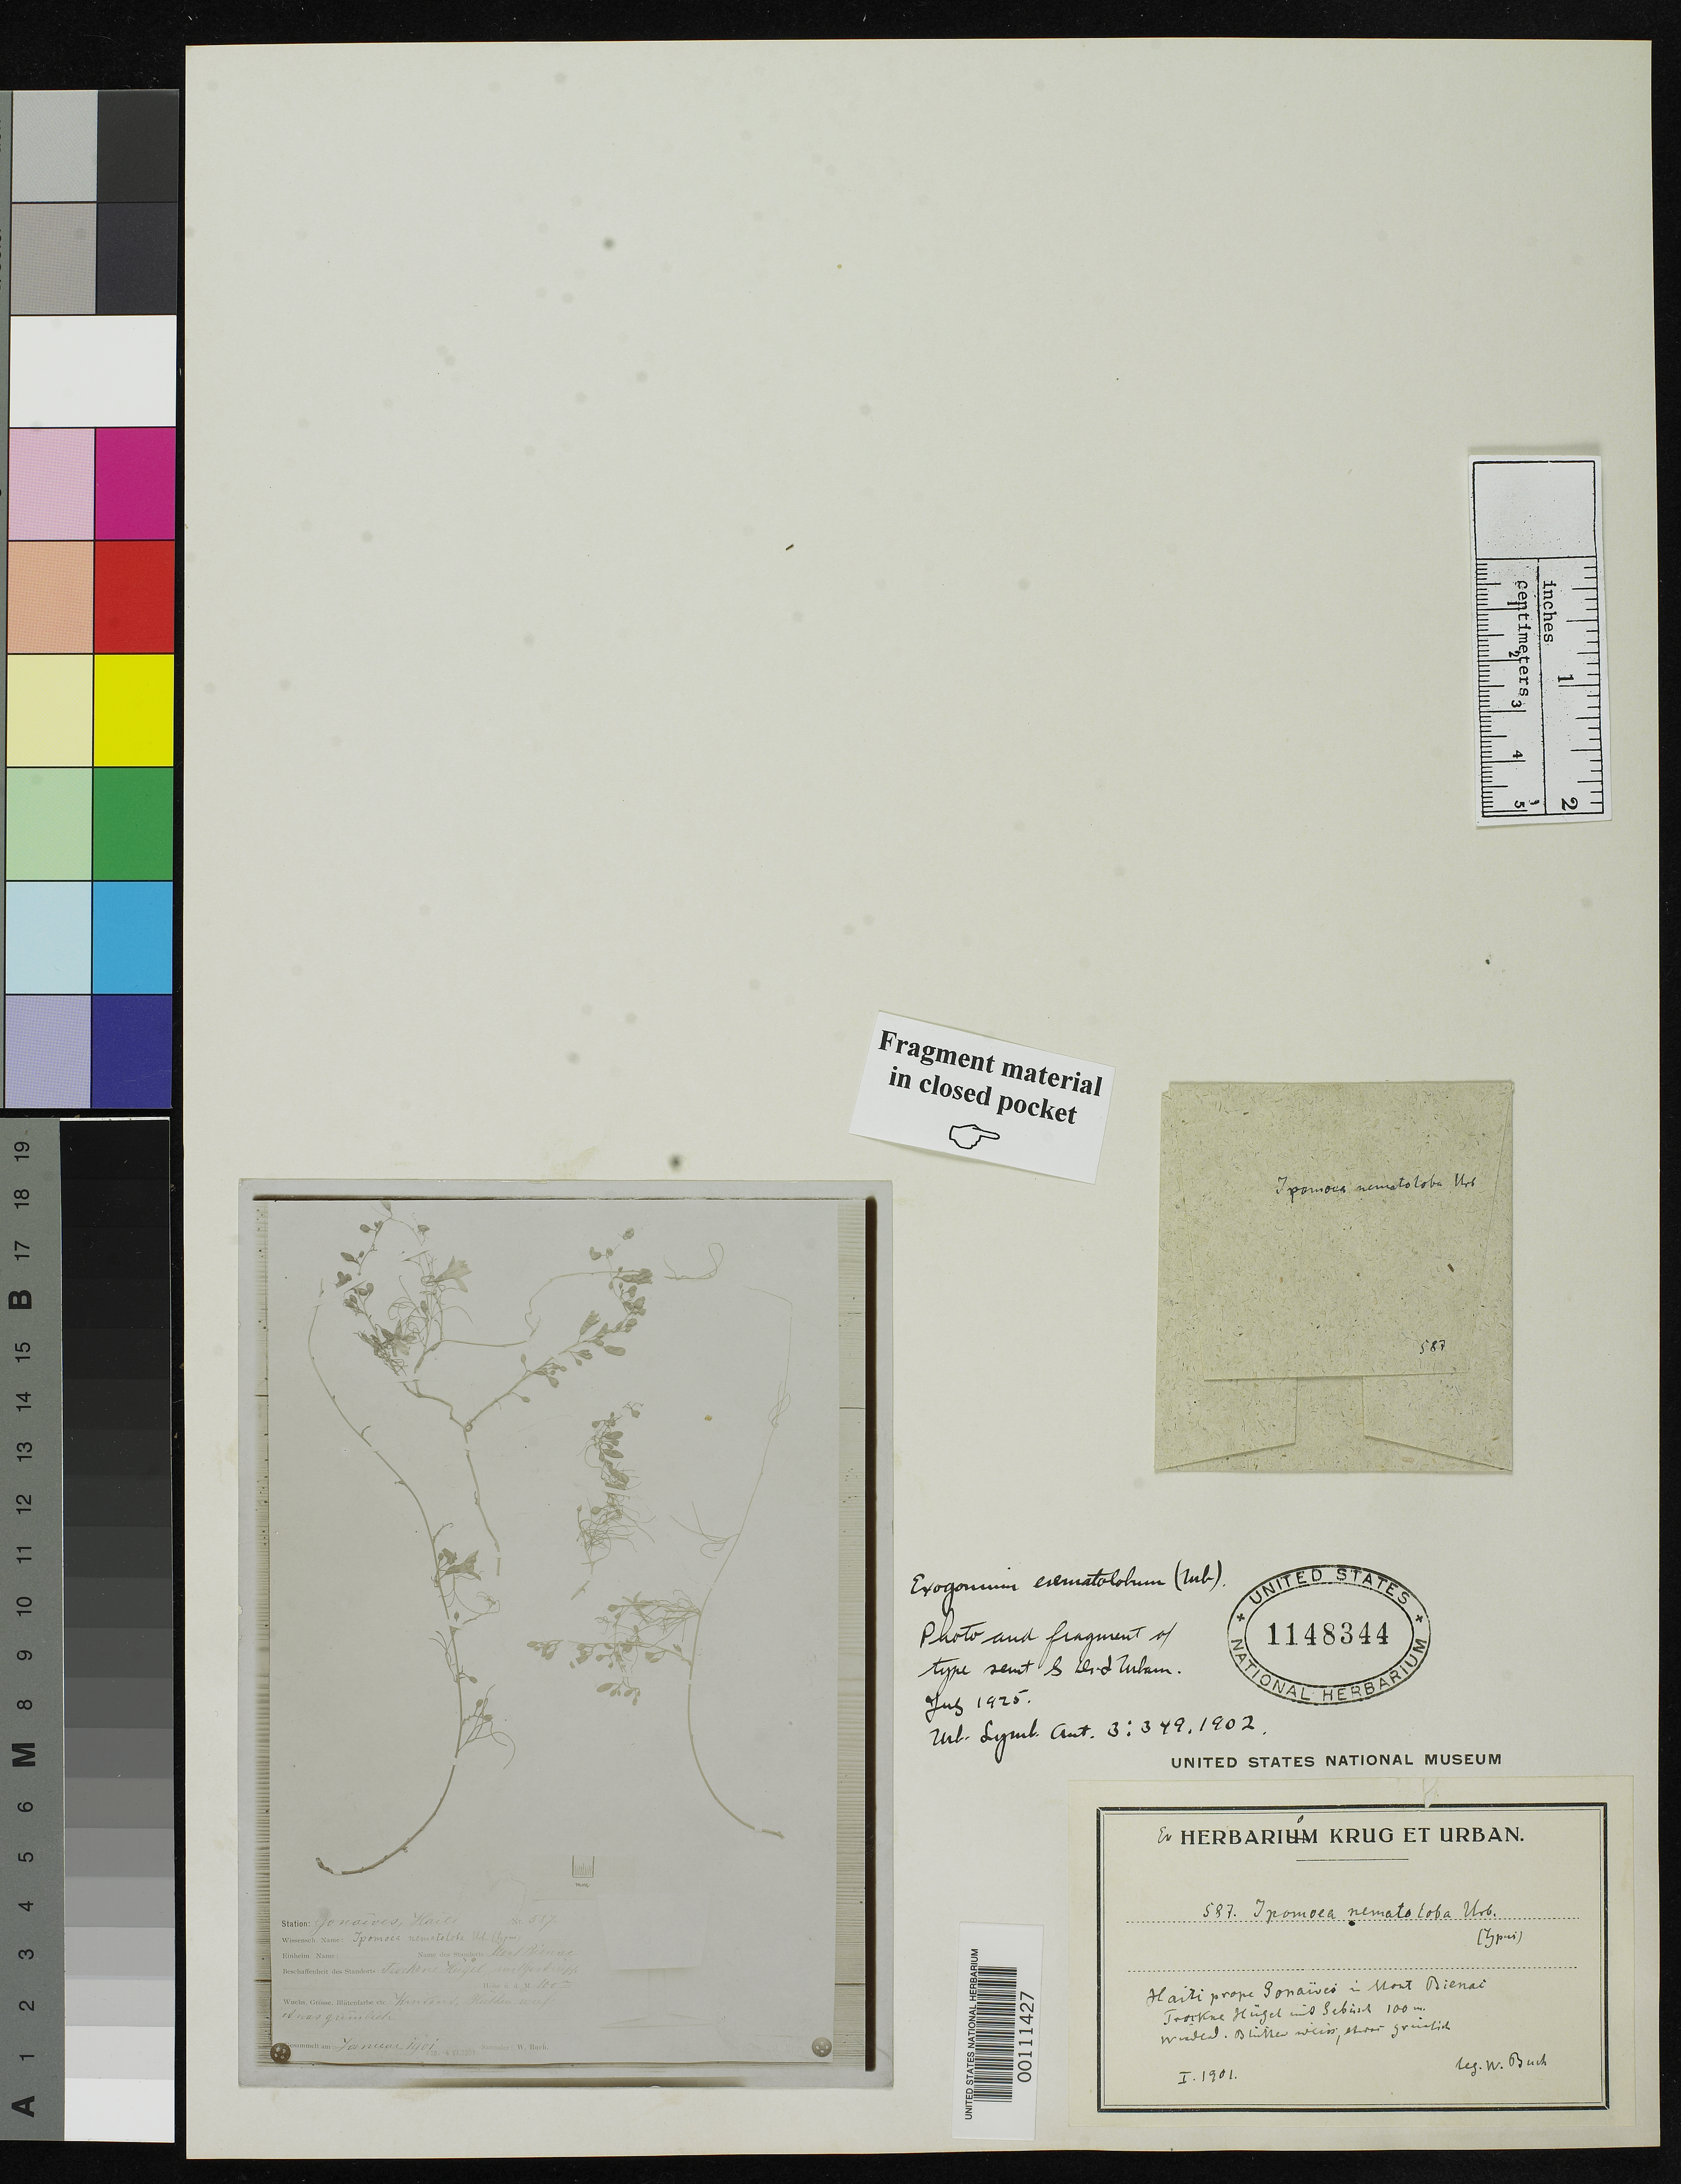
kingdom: Plantae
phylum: Tracheophyta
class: Magnoliopsida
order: Solanales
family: Convolvulaceae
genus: Ipomoea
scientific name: Ipomoea nematoloba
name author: Urb.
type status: Isotype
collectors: W. Buch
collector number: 587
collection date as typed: Jan 1901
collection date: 1901-01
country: Haiti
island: Hispaniola Island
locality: Gonaives.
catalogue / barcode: US 1148344